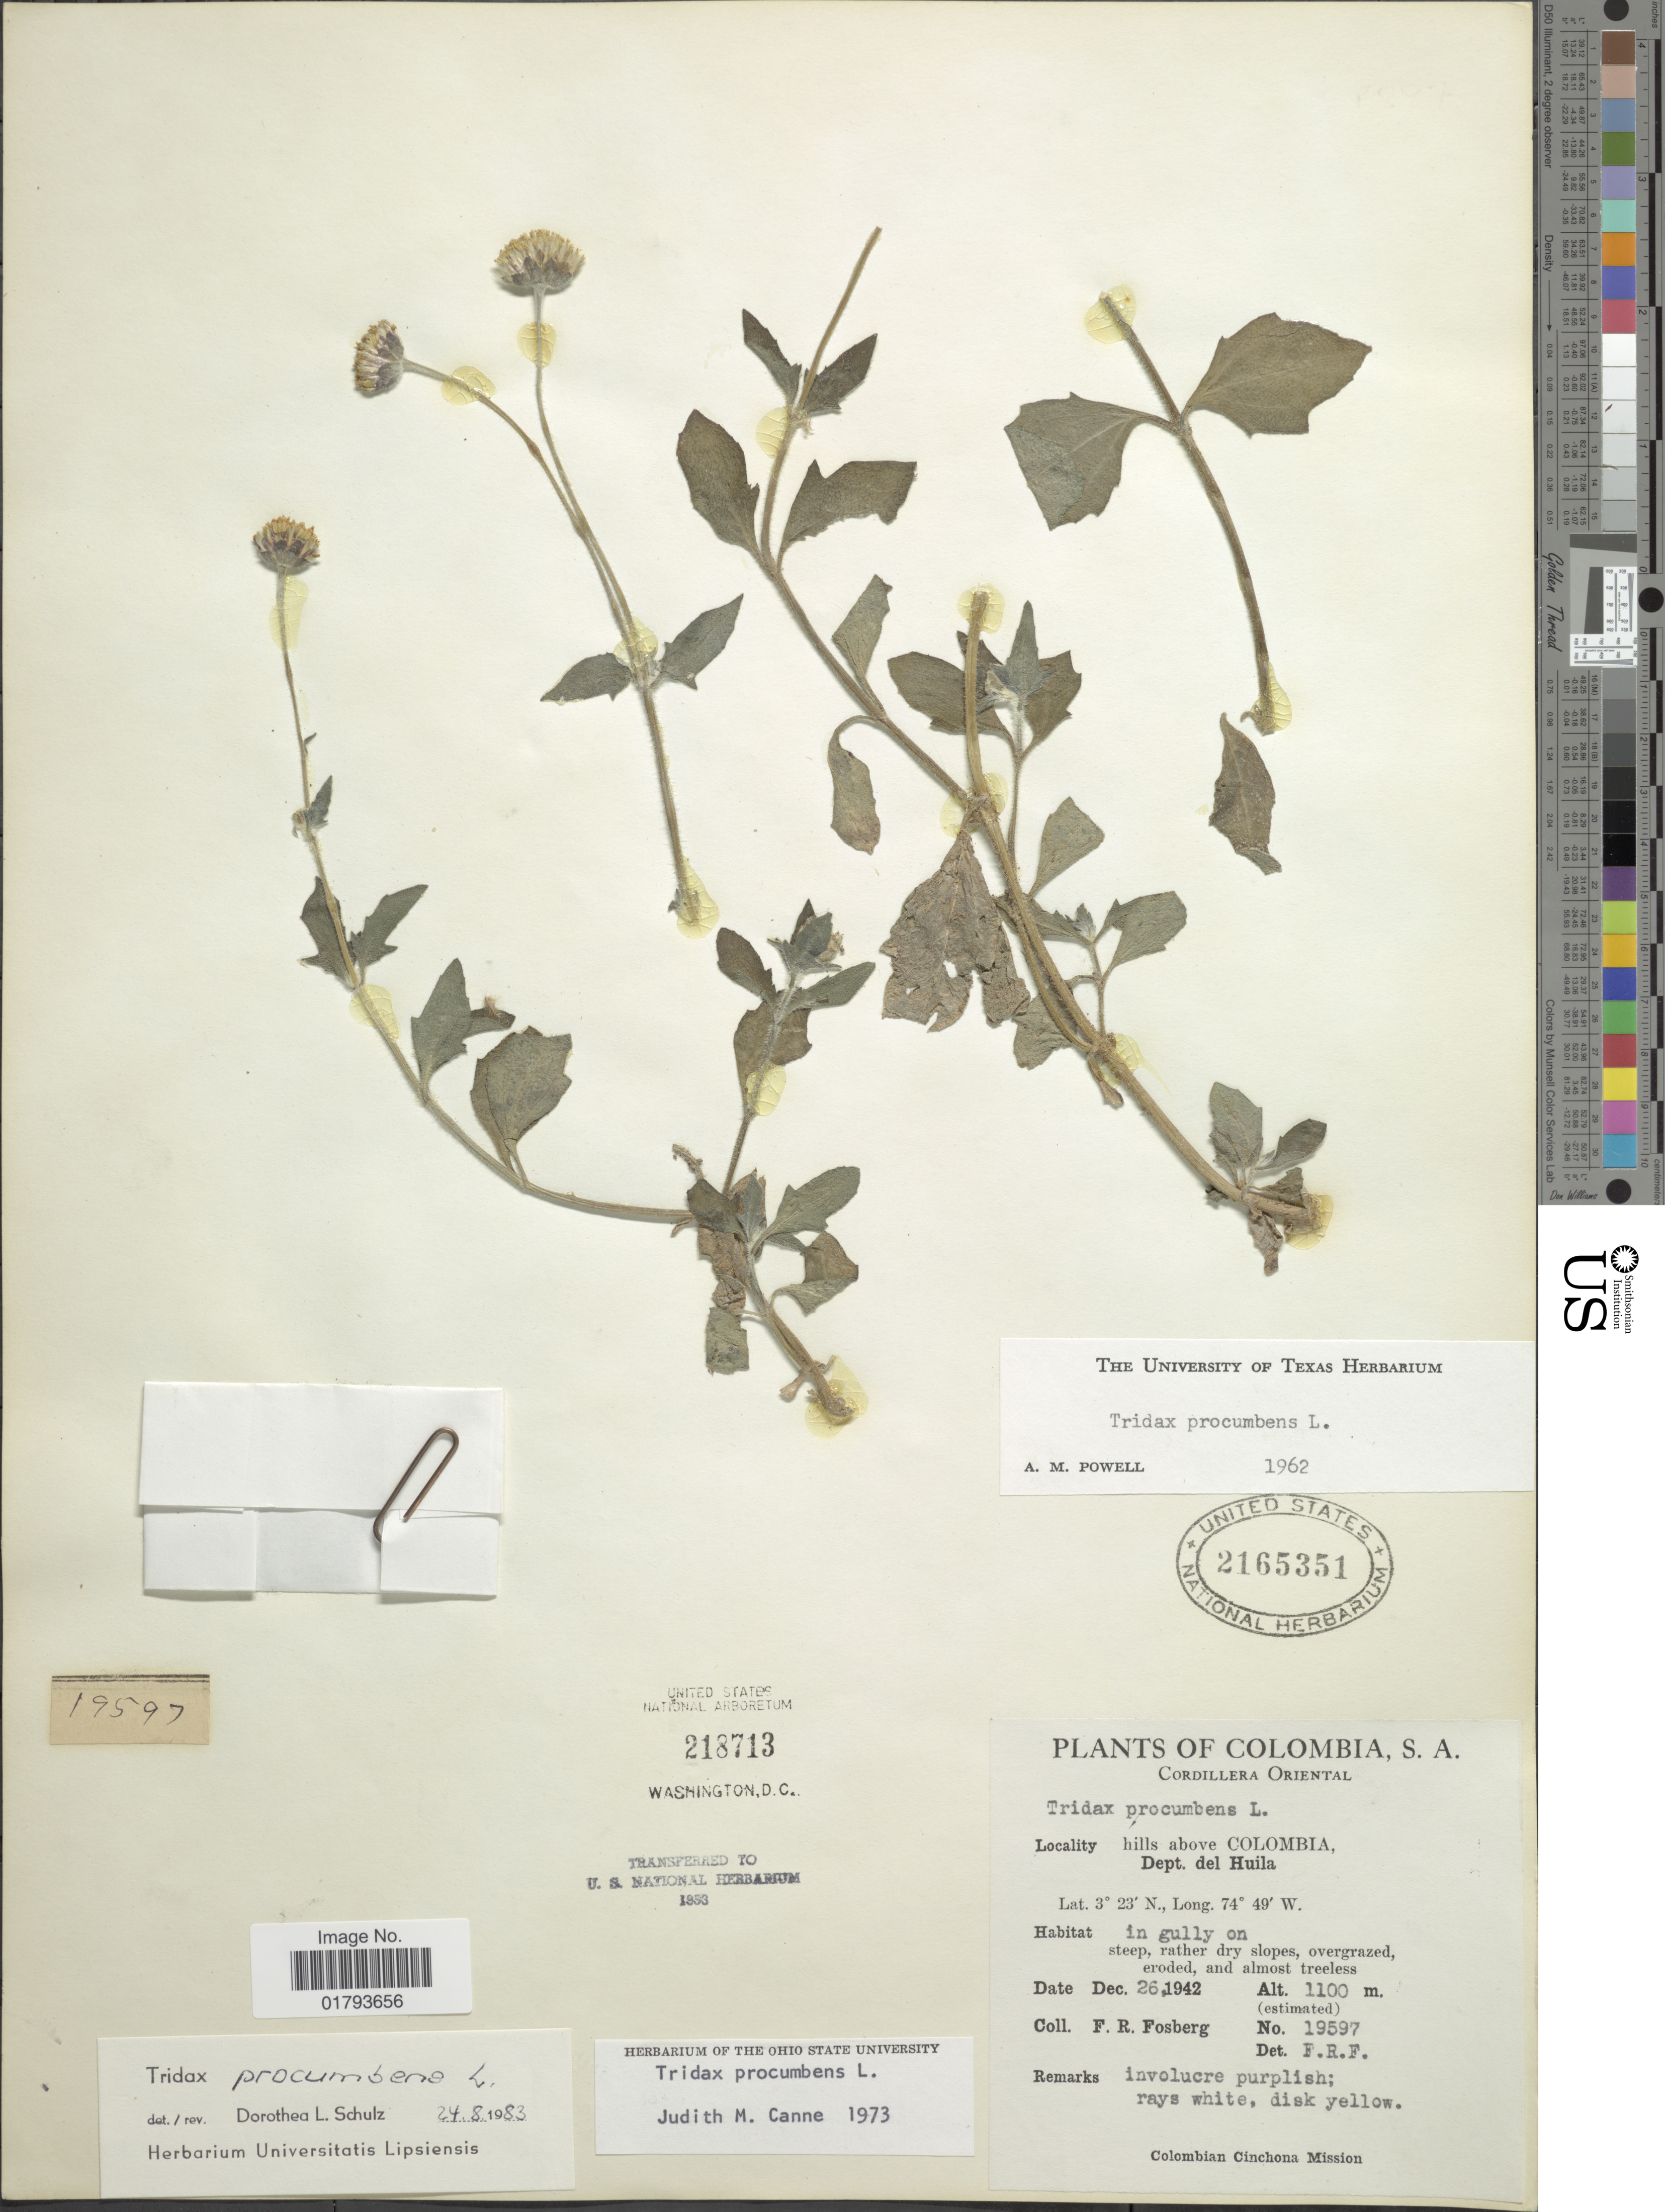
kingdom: Plantae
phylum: Tracheophyta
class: Magnoliopsida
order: Asterales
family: Asteraceae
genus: Tridax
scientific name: Tridax procumbens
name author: L.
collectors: F. R. Fosberg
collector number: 19597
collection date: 1942-12-26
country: Colombia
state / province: Huila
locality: Cordillera Oriental, hills above Colombia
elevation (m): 1100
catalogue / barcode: US 2165351